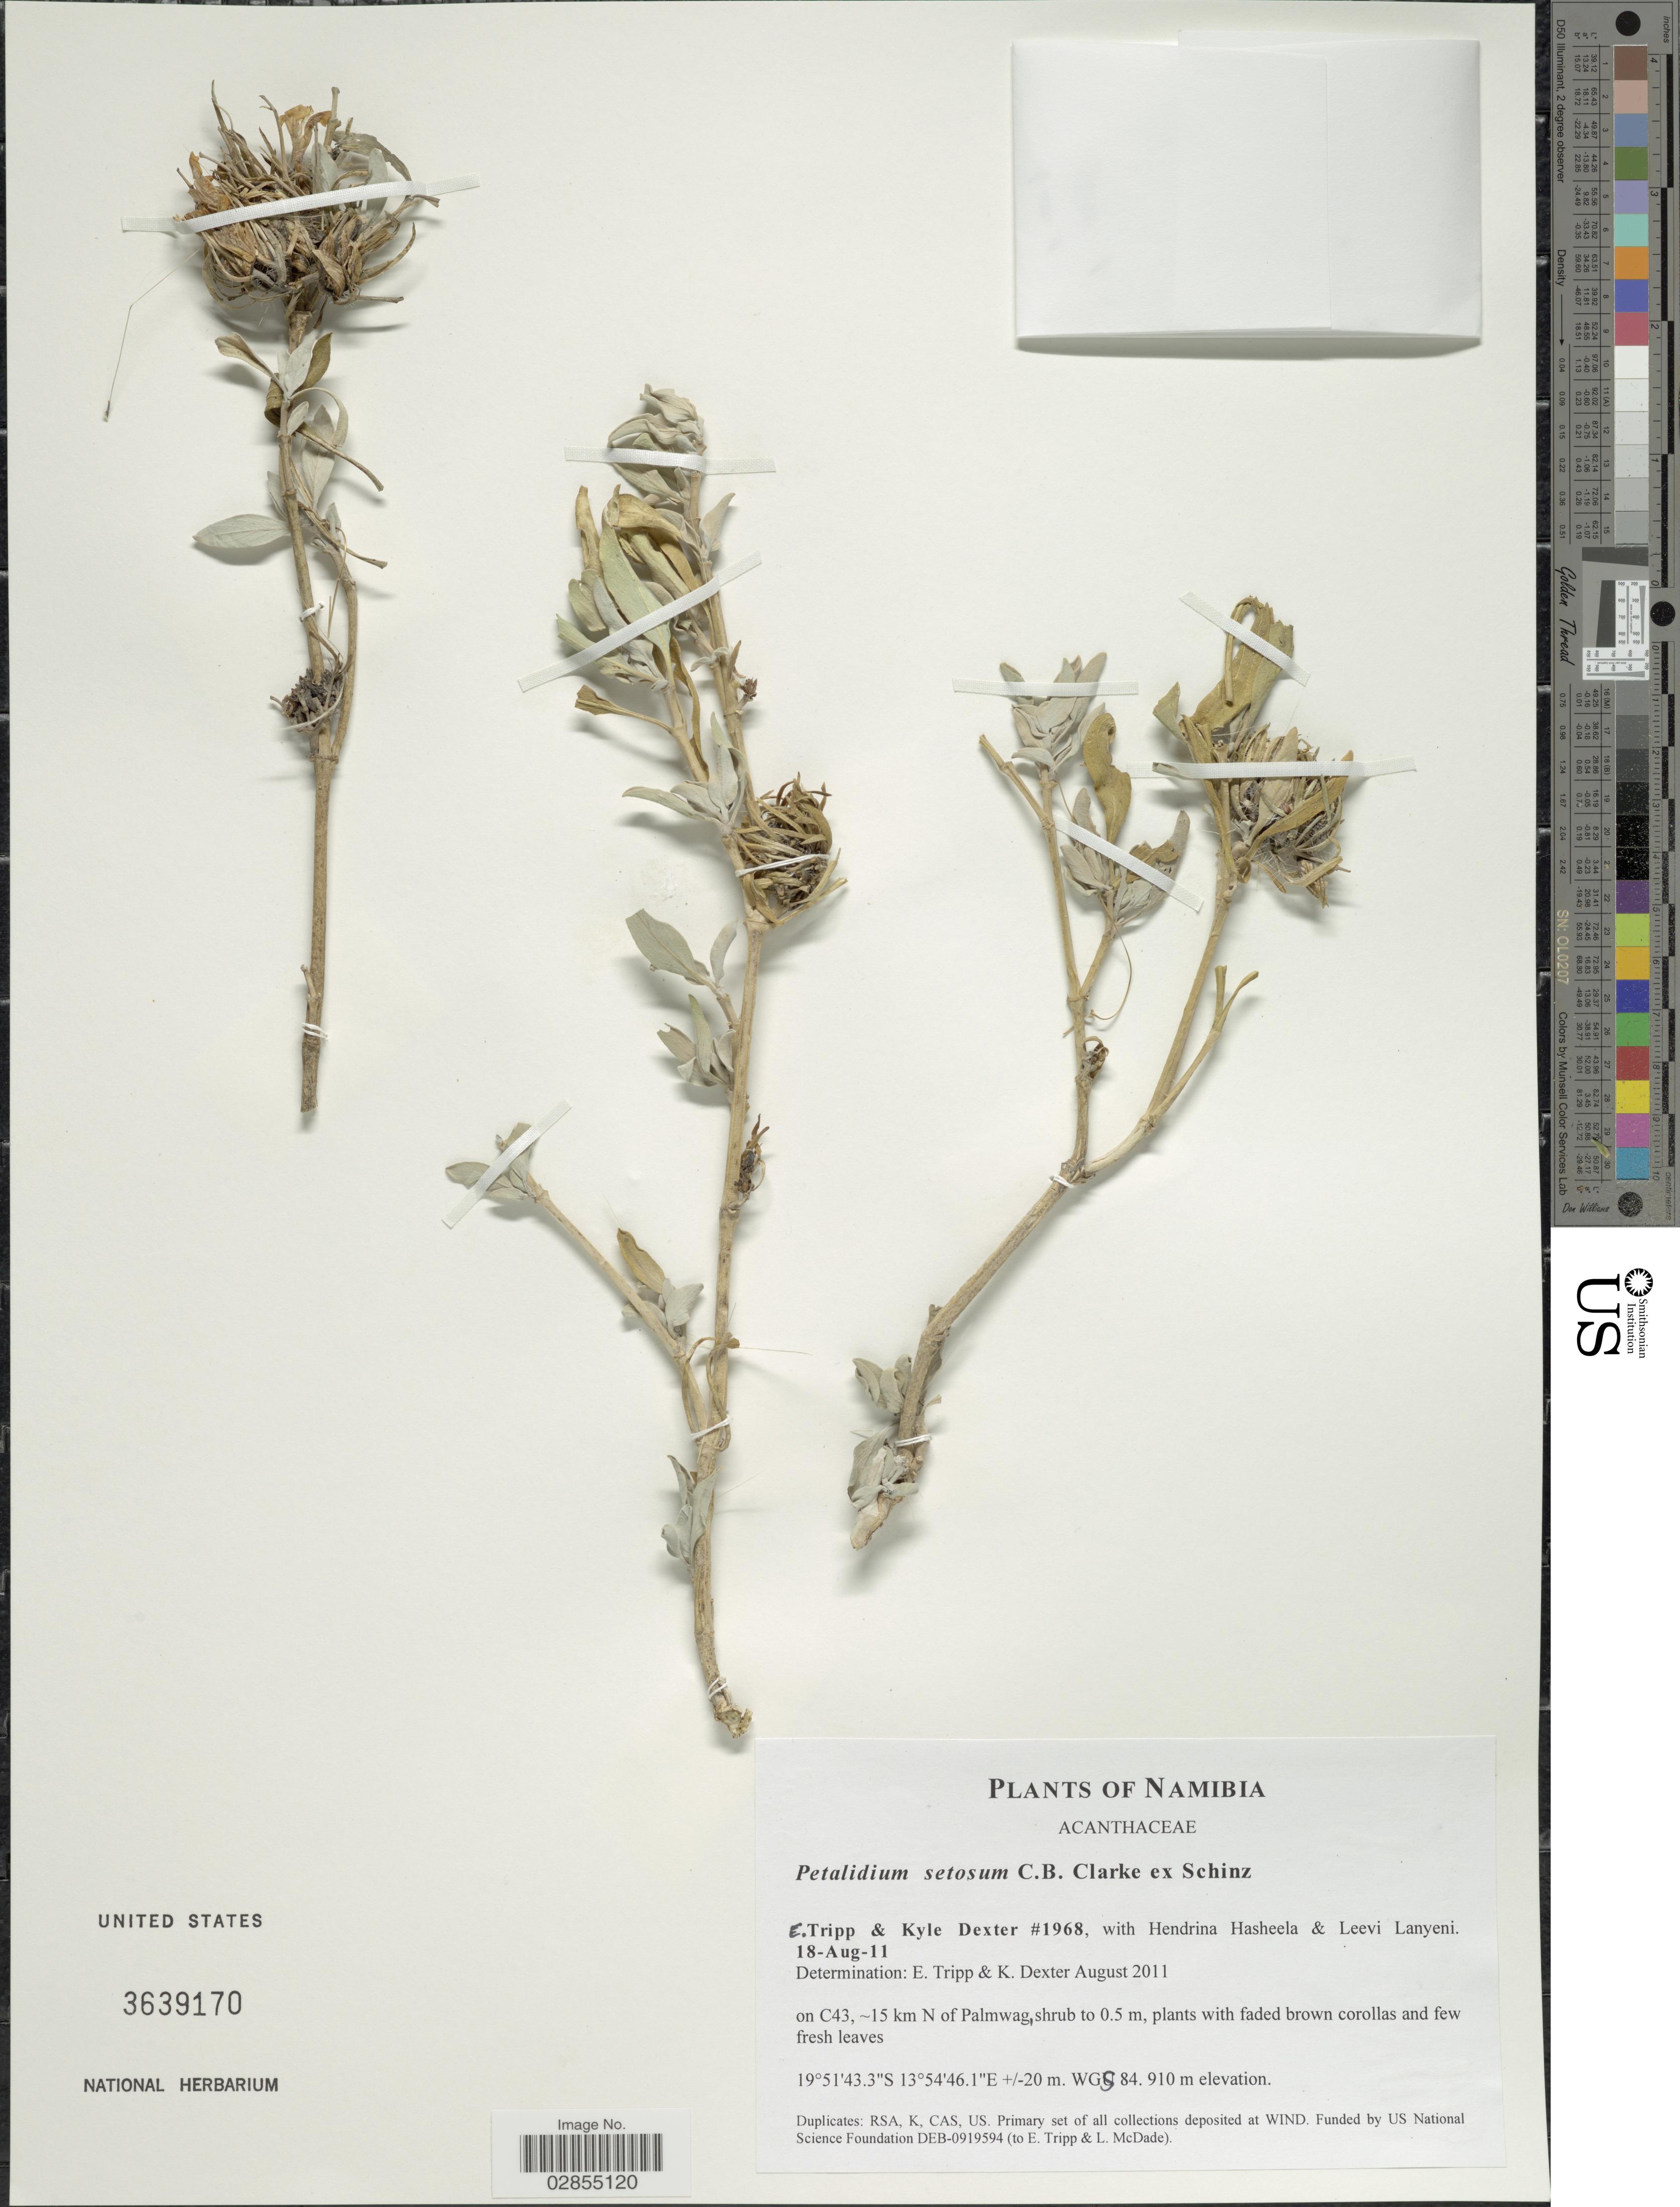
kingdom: Plantae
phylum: Tracheophyta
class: Magnoliopsida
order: Lamiales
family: Acanthaceae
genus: Petalidium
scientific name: Petalidium setosum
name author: C.B. Clarke ex Schinz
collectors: E. Tripp, K. Dexter, H. Hasheela & L. Lanyeni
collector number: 1968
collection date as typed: Transcribed d/m/y: 18/8/11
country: Namibia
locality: On C43, 15 km N of Palmweg.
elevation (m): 910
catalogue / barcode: US 3639170